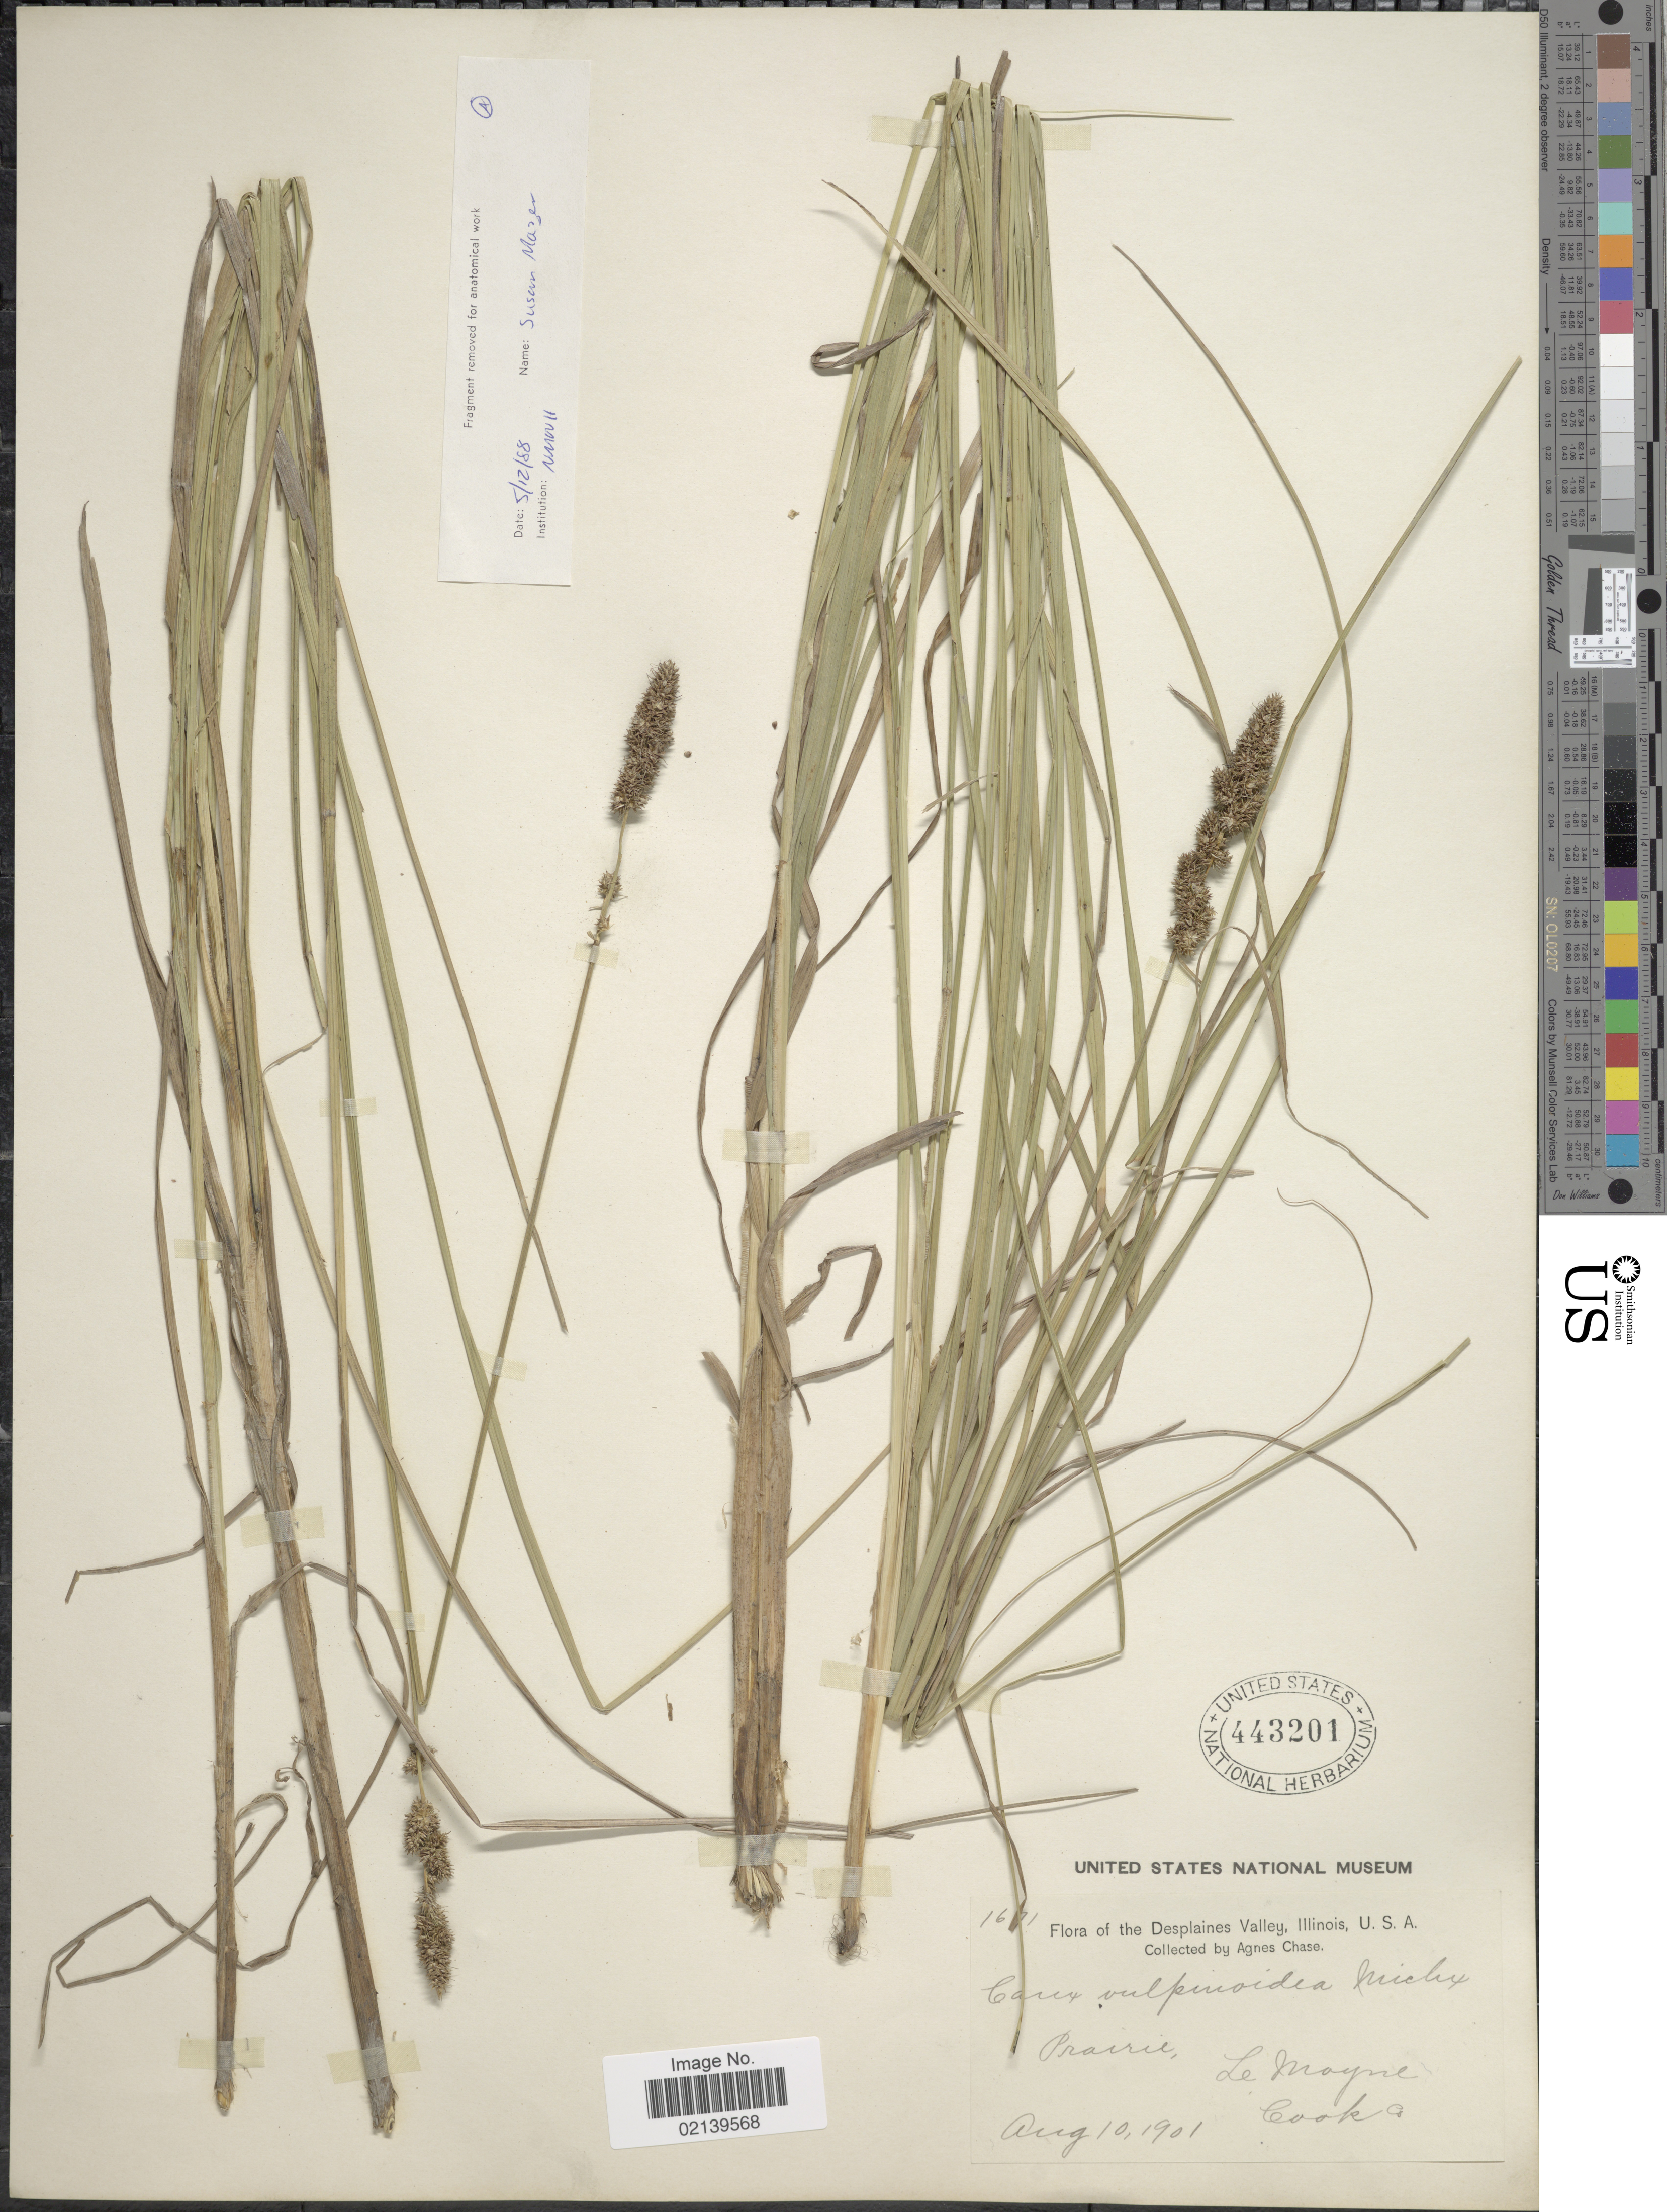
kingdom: Plantae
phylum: Tracheophyta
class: Liliopsida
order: Poales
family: Cyperaceae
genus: Carex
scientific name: Carex vulpinoidea Michx.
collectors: A. Chase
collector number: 1671*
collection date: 1901-08-10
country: United States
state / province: Illinois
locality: Desplaines Valley, Prairie, Le Mayne, Cook Co.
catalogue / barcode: US 443201